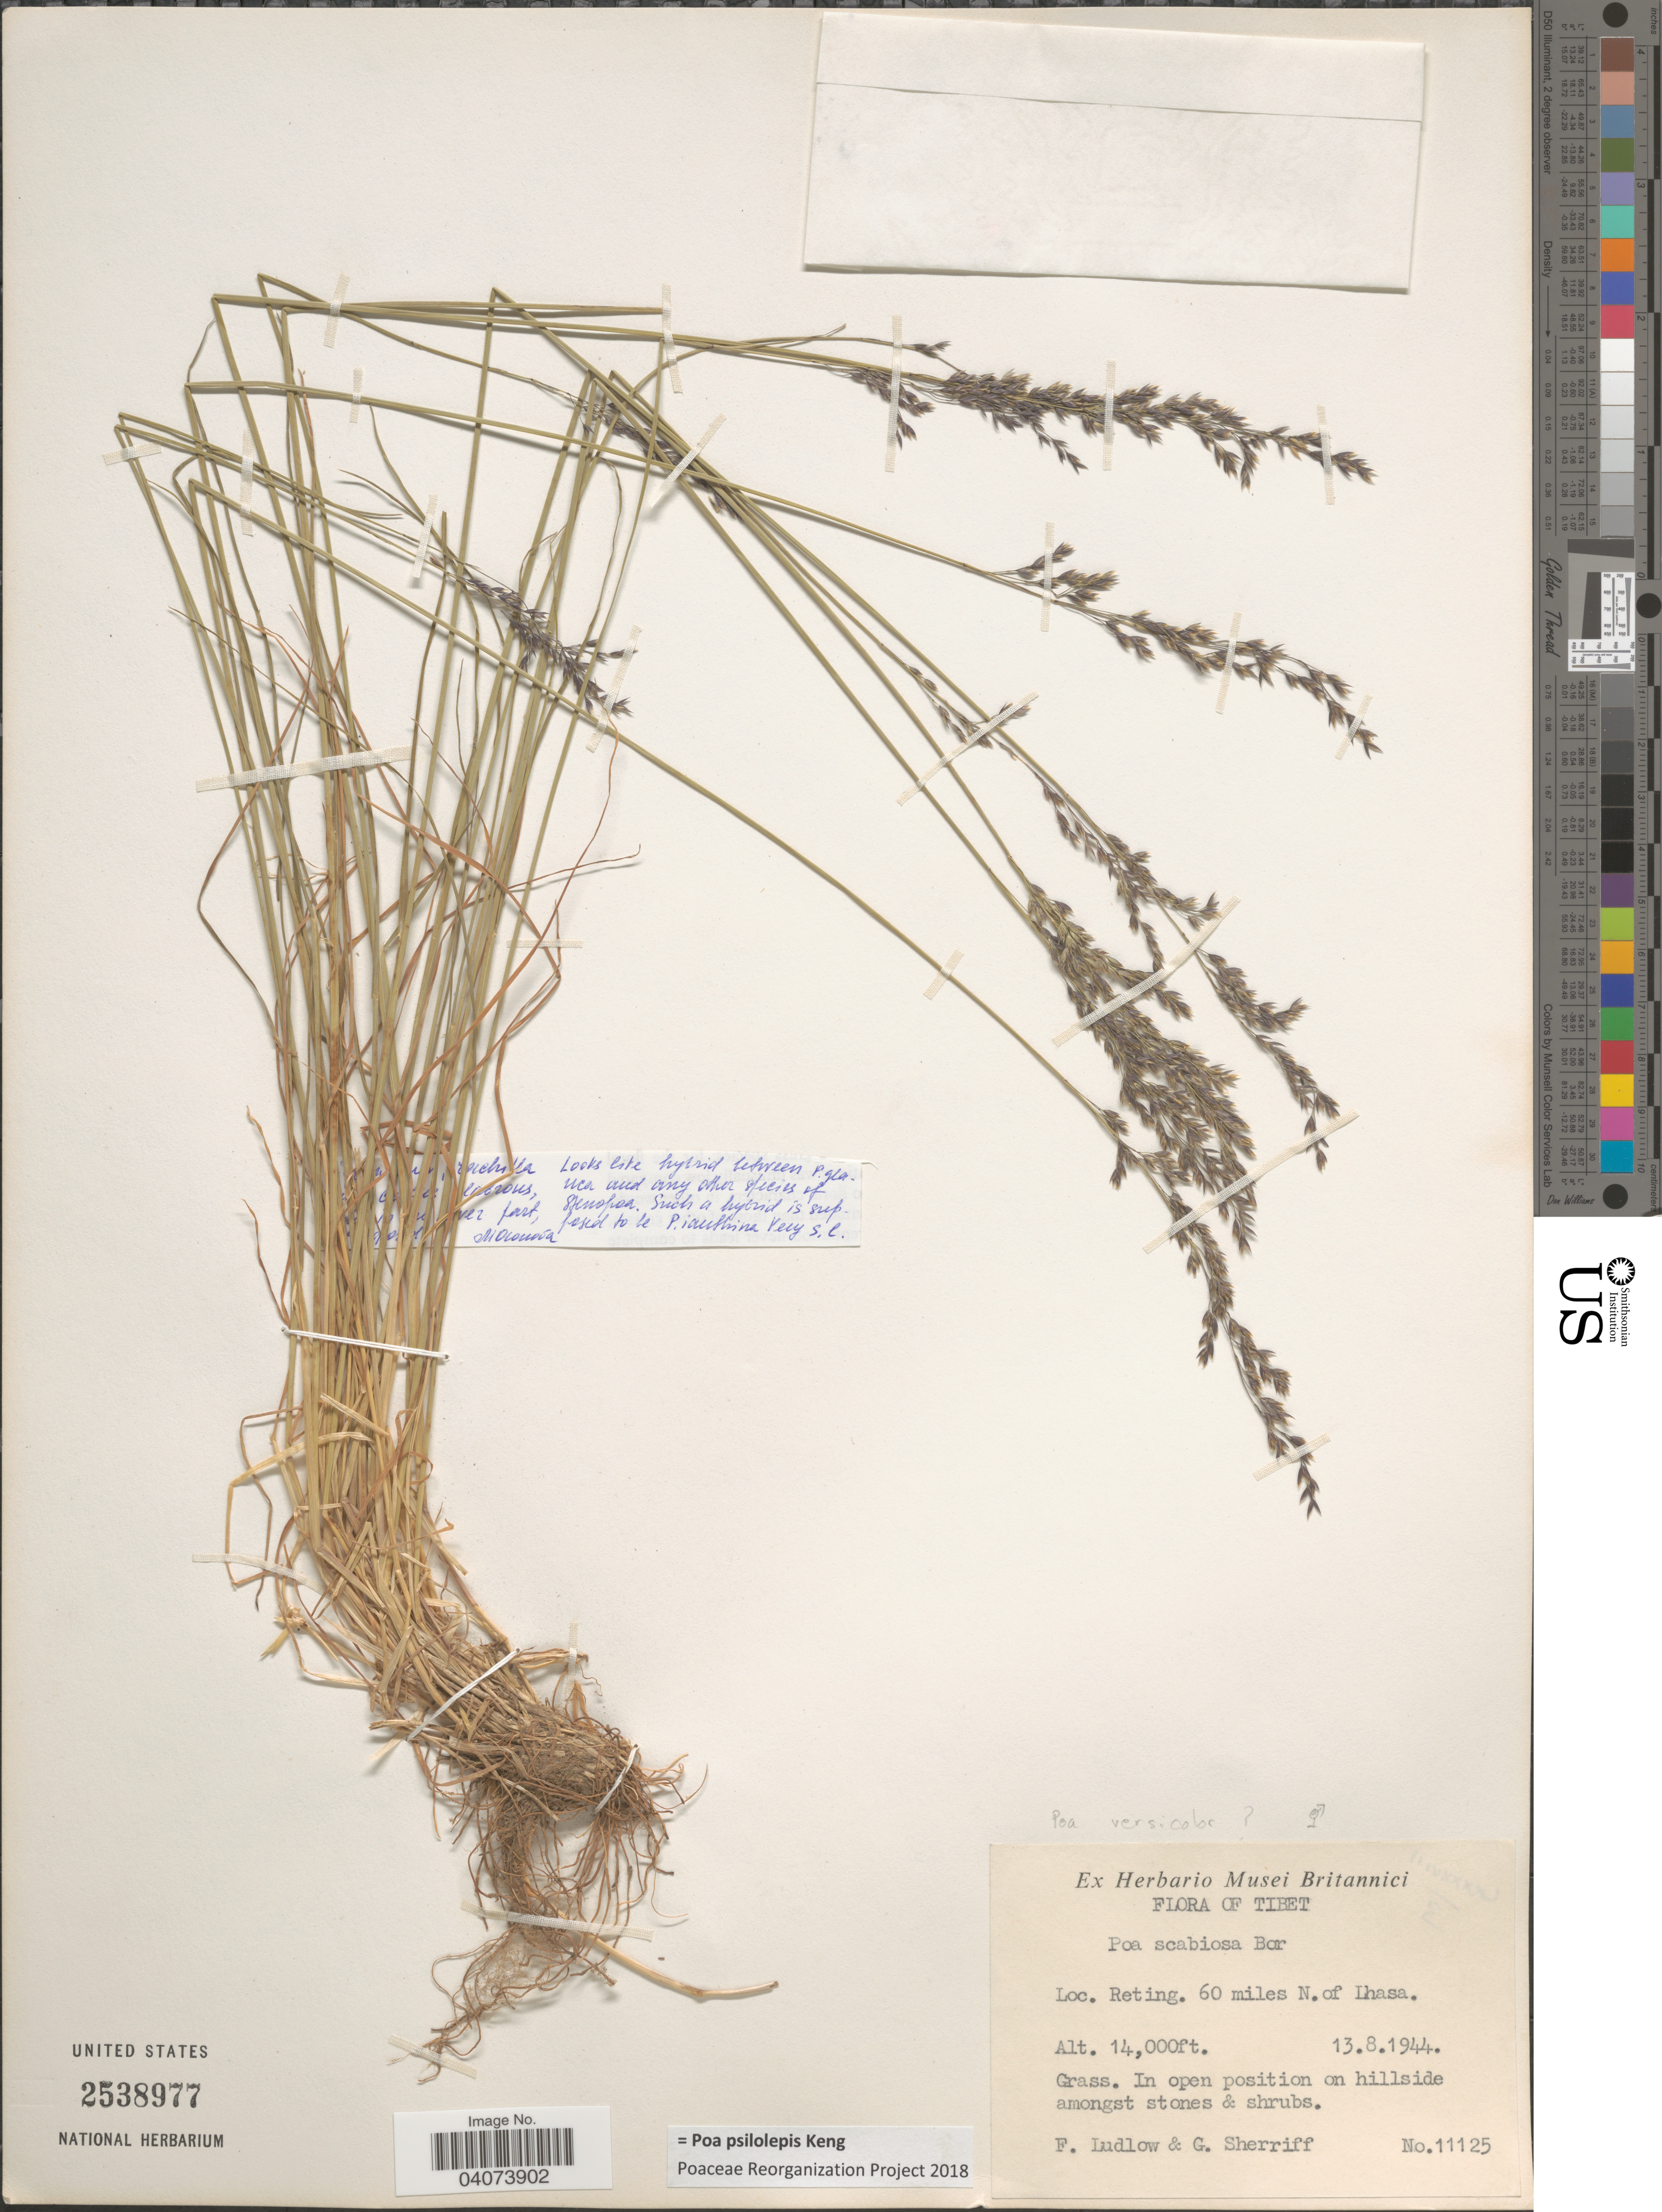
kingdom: Plantae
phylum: Tracheophyta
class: Liliopsida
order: Poales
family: Poaceae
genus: Poa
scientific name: Poa psilolepis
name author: Keng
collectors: F. Ludlow & G. Sherriff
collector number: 11125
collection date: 1944-08-13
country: China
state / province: Xizang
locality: Tibet. Reting. 60 miles N. of Lhasa.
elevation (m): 4267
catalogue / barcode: US 2538977